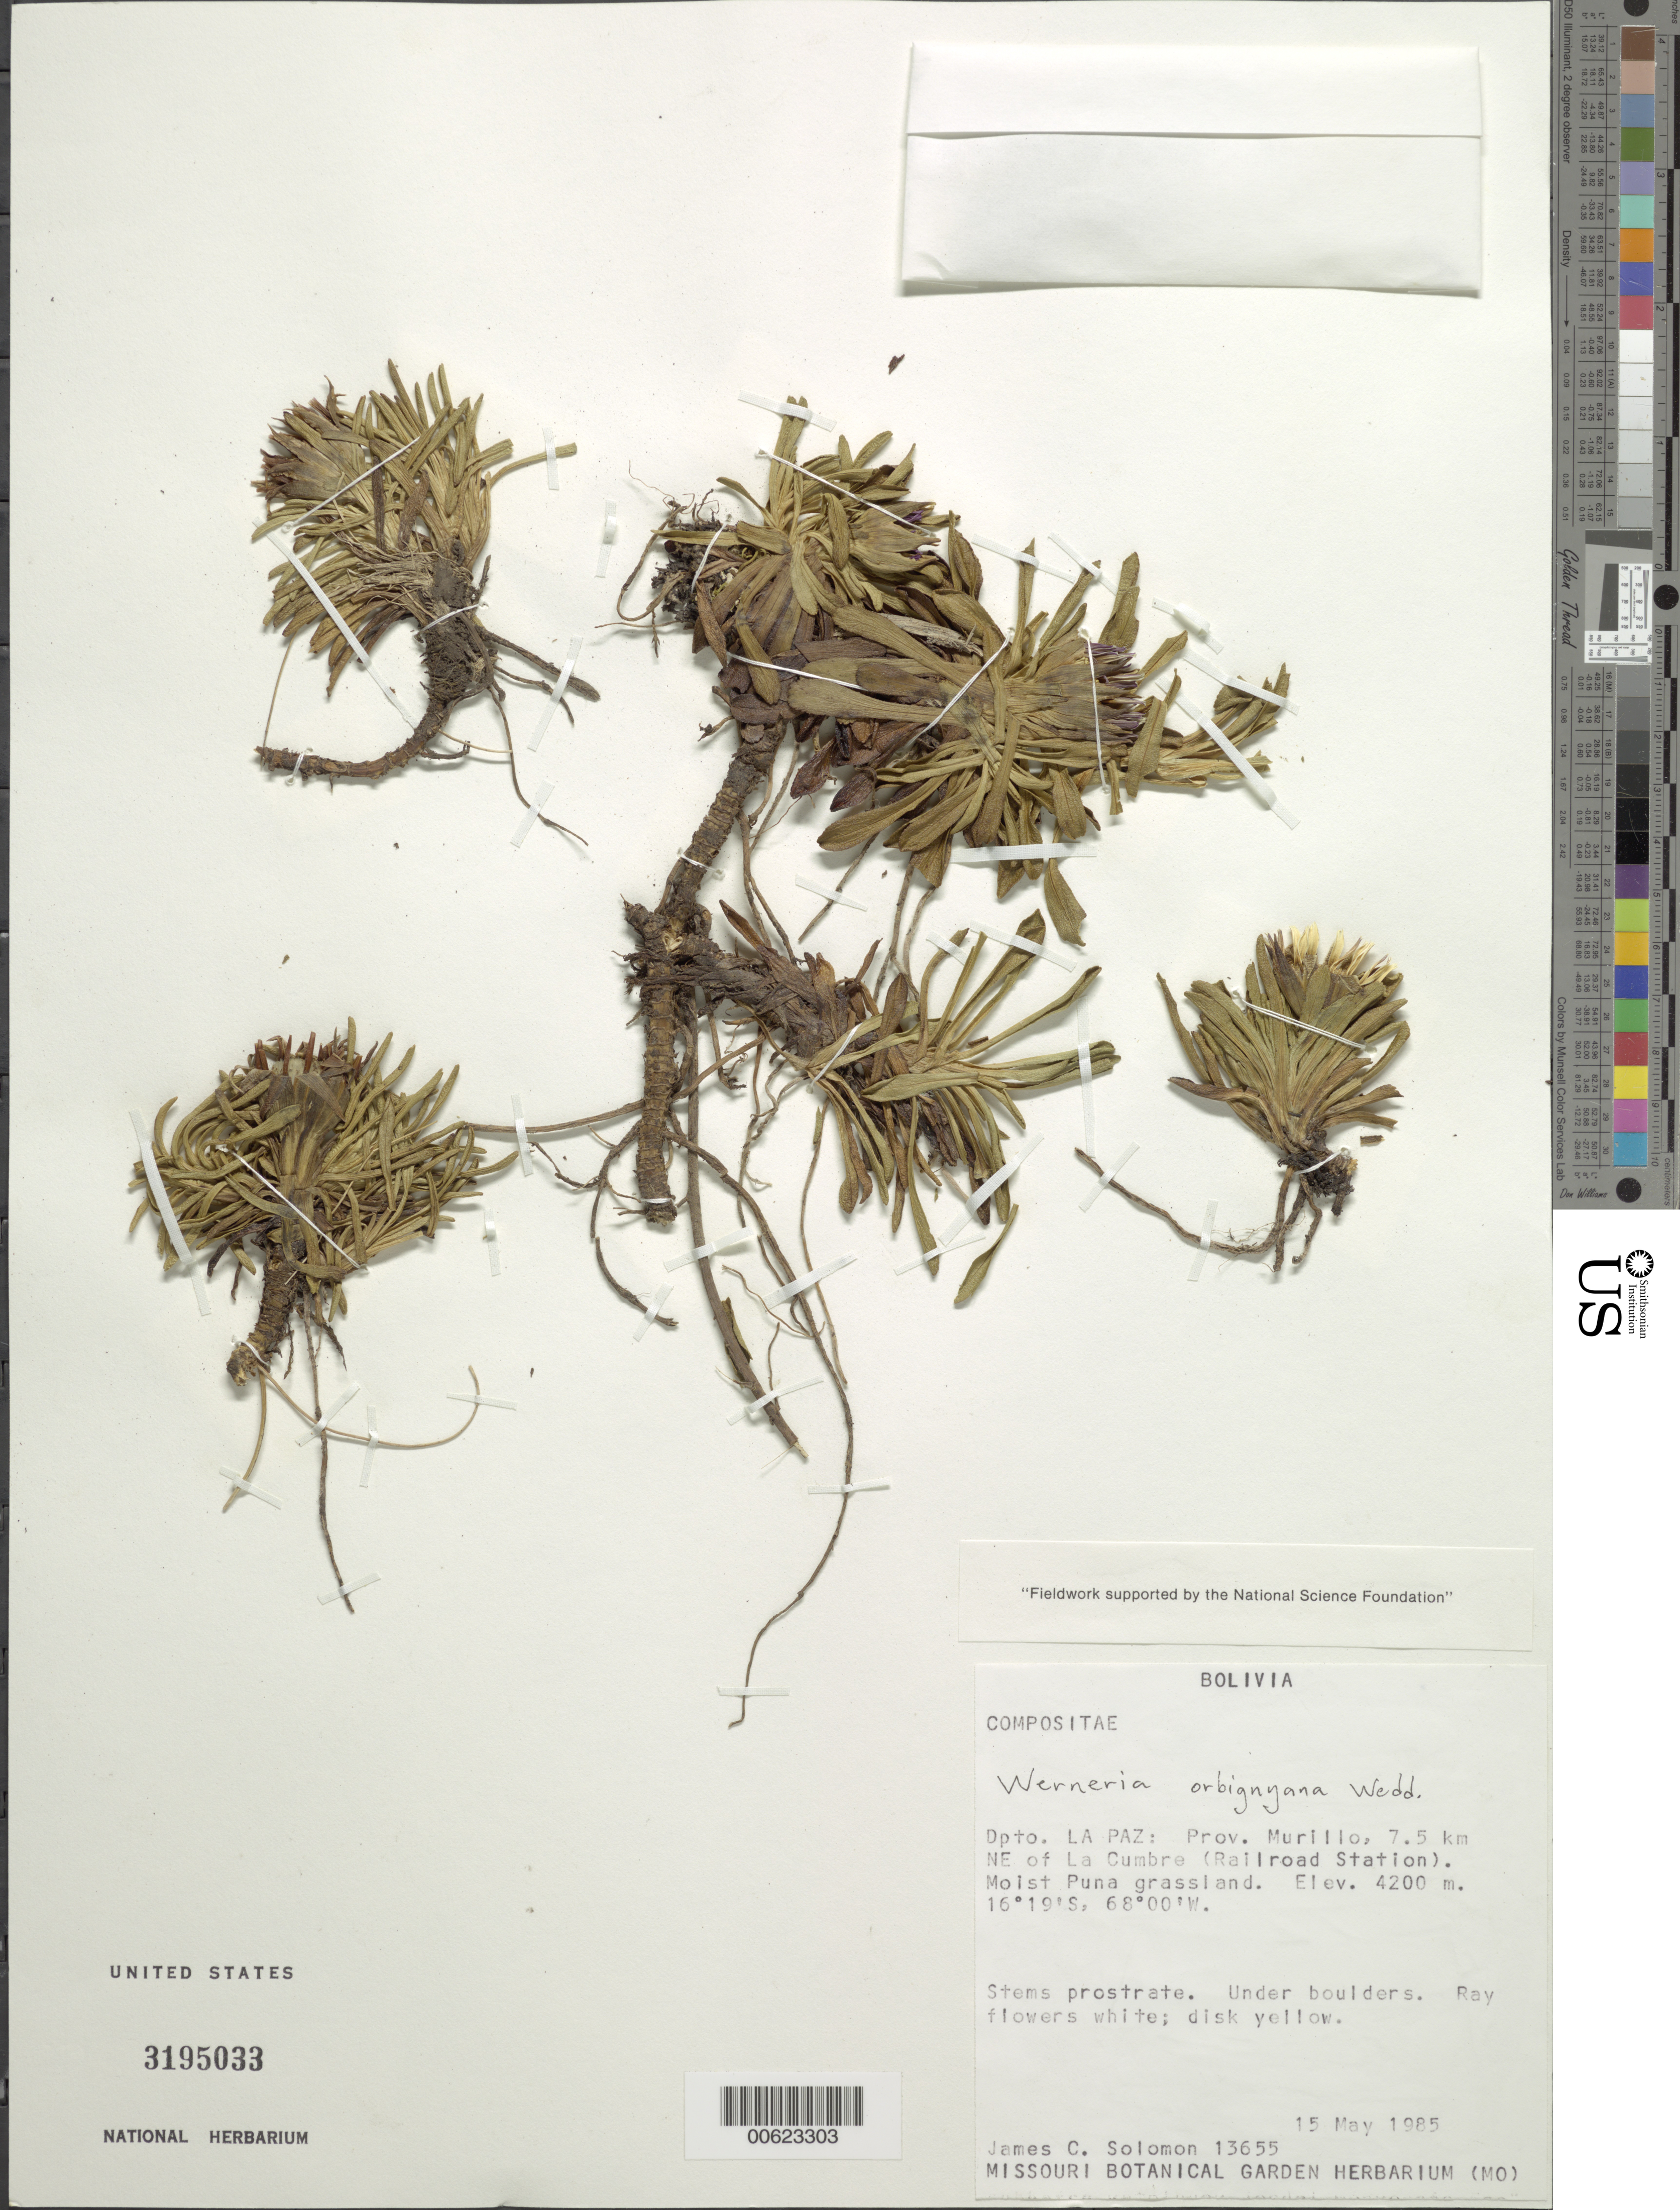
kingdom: Plantae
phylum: Tracheophyta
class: Magnoliopsida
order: Asterales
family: Asteraceae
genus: Werneria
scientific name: Werneria orbignyana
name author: Wedd.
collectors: J. C. Solomon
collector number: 13655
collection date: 1985-05-15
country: Bolivia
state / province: La Paz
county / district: Murillo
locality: La Cumbre (Railroad Station), 7.5 km NE of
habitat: Moist Puna grassland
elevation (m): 4200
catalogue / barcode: US 3195033